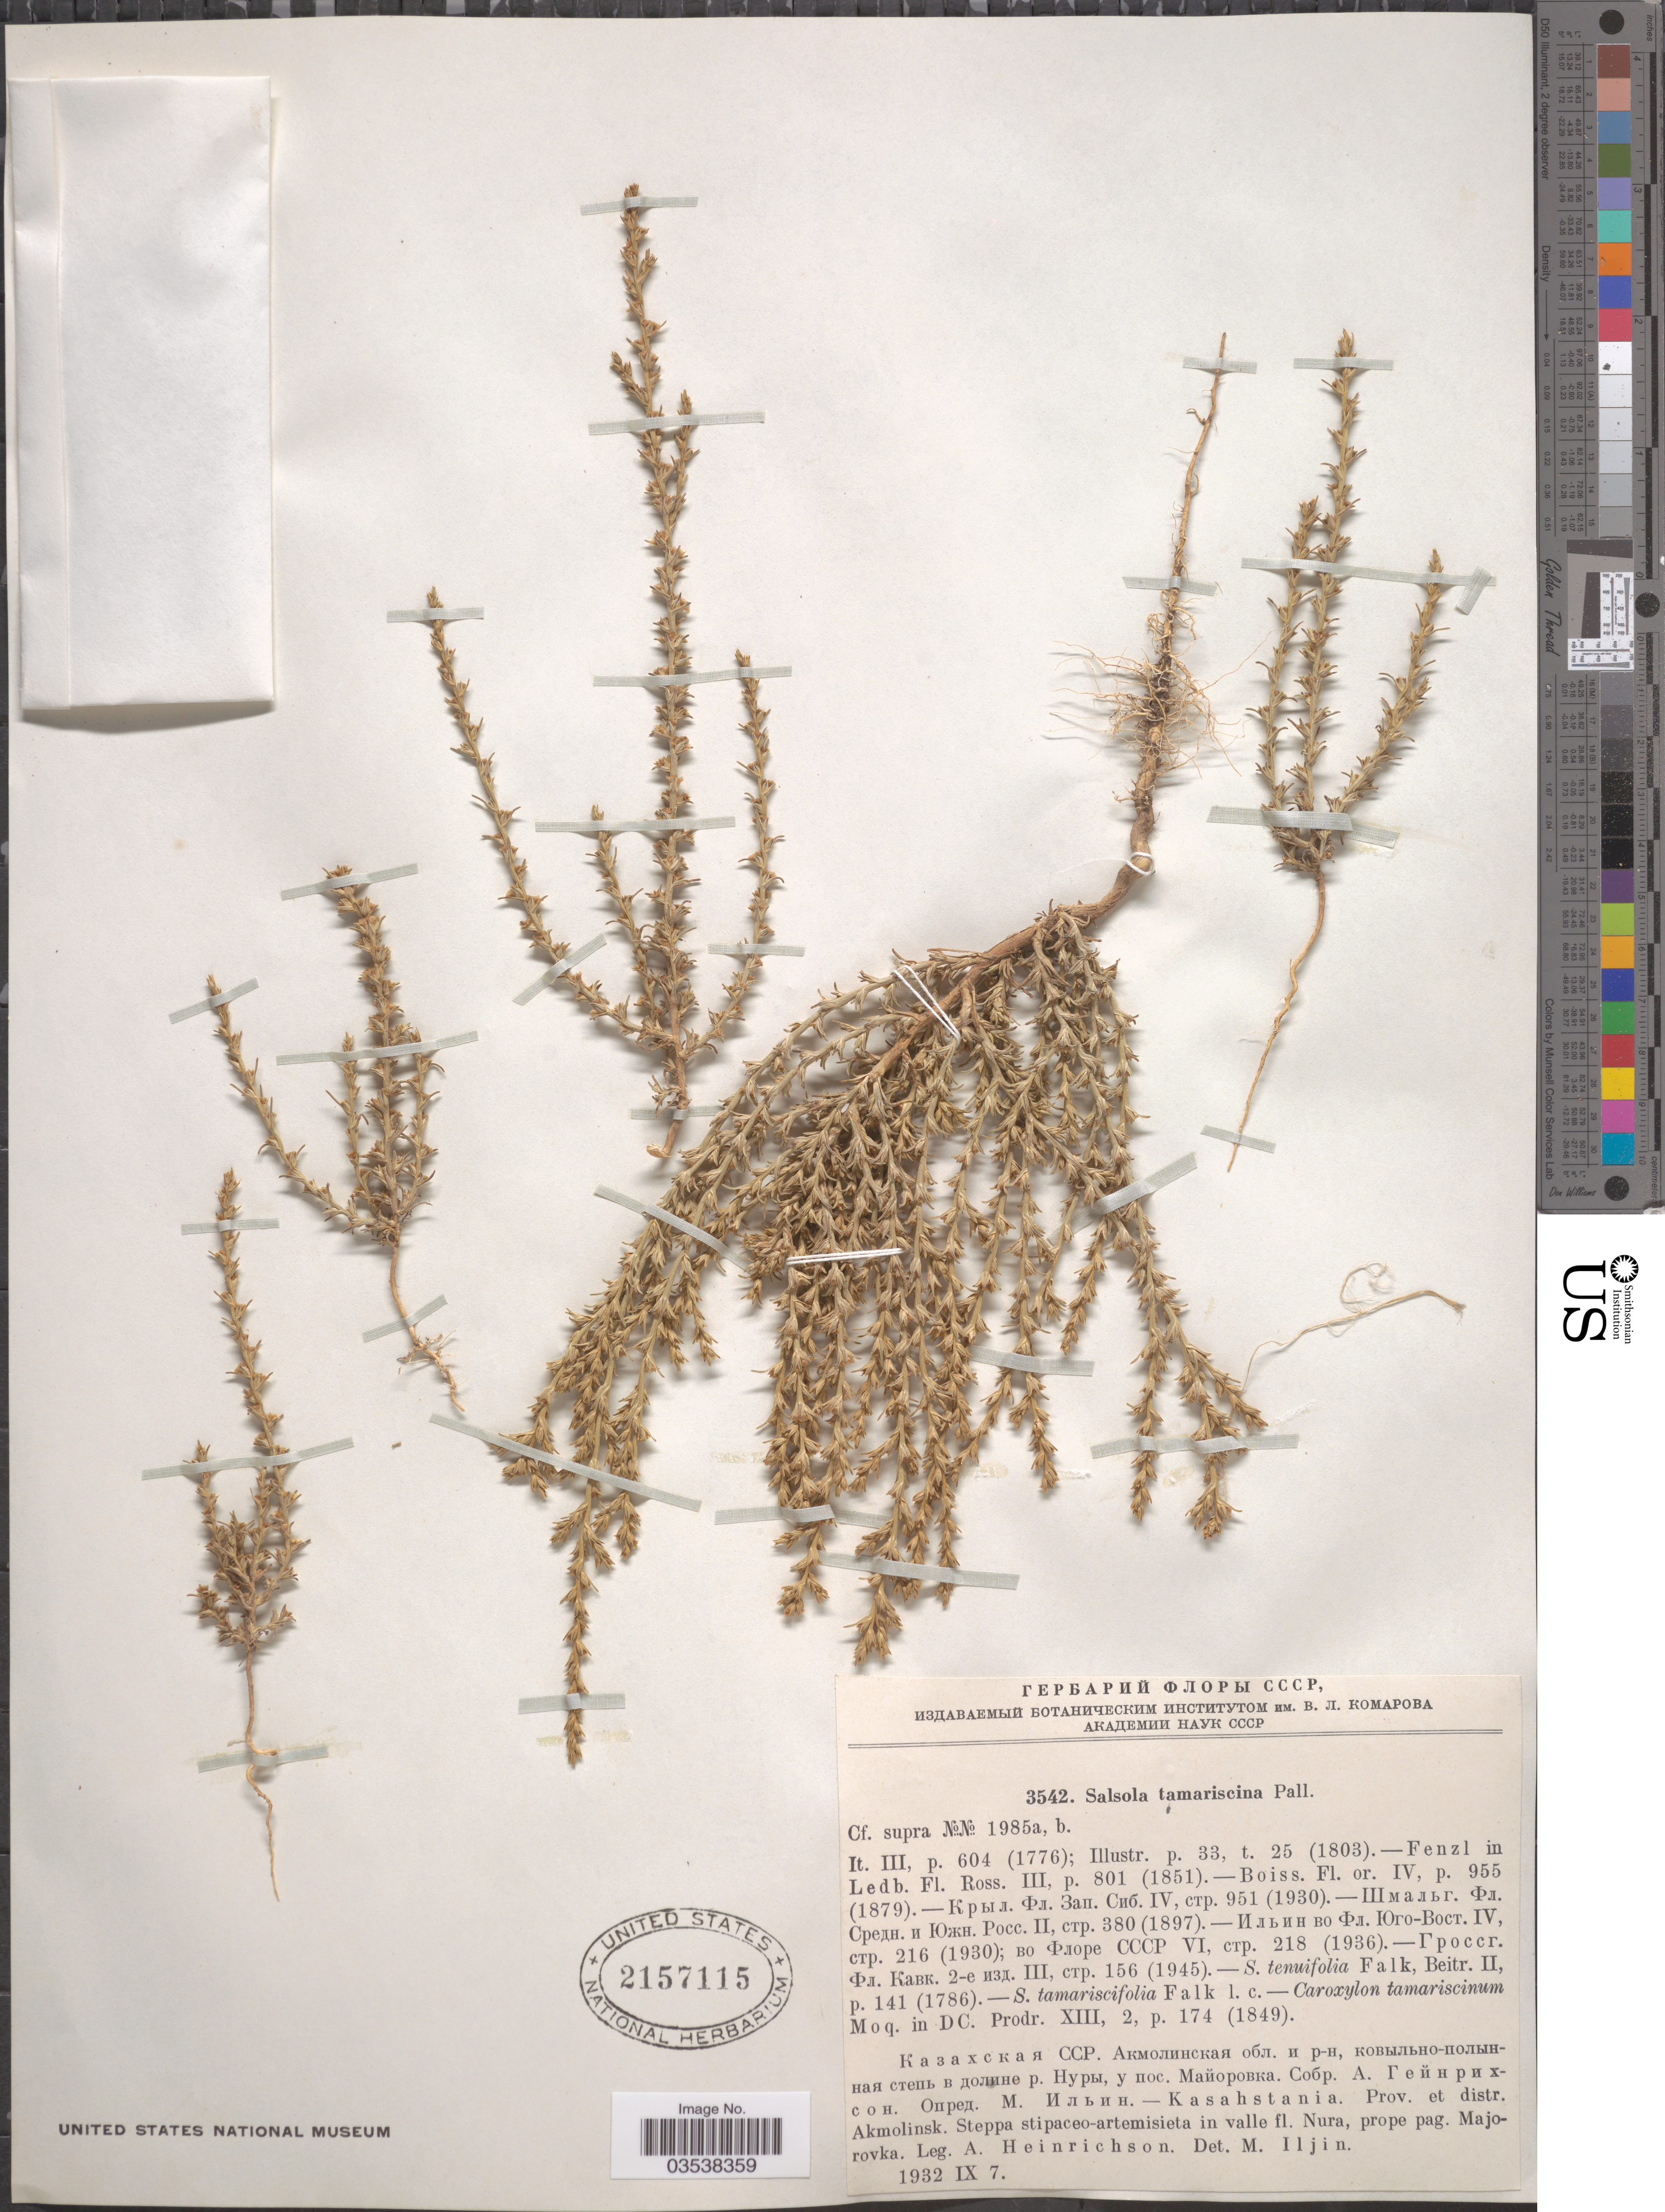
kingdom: Plantae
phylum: Tracheophyta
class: Magnoliopsida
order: Caryophyllales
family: Amaranthaceae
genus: Salsola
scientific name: Salsola tamariscina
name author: Pall.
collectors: A. Heinrichson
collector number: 3542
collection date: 1932-09-07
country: Kazakhstan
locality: Kasahstania. Prov. et distr. Akmolinsk. Steppa stipaceo-aremisieta in valle fl. Nura, prope pag. Majorovka.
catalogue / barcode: US 2157115